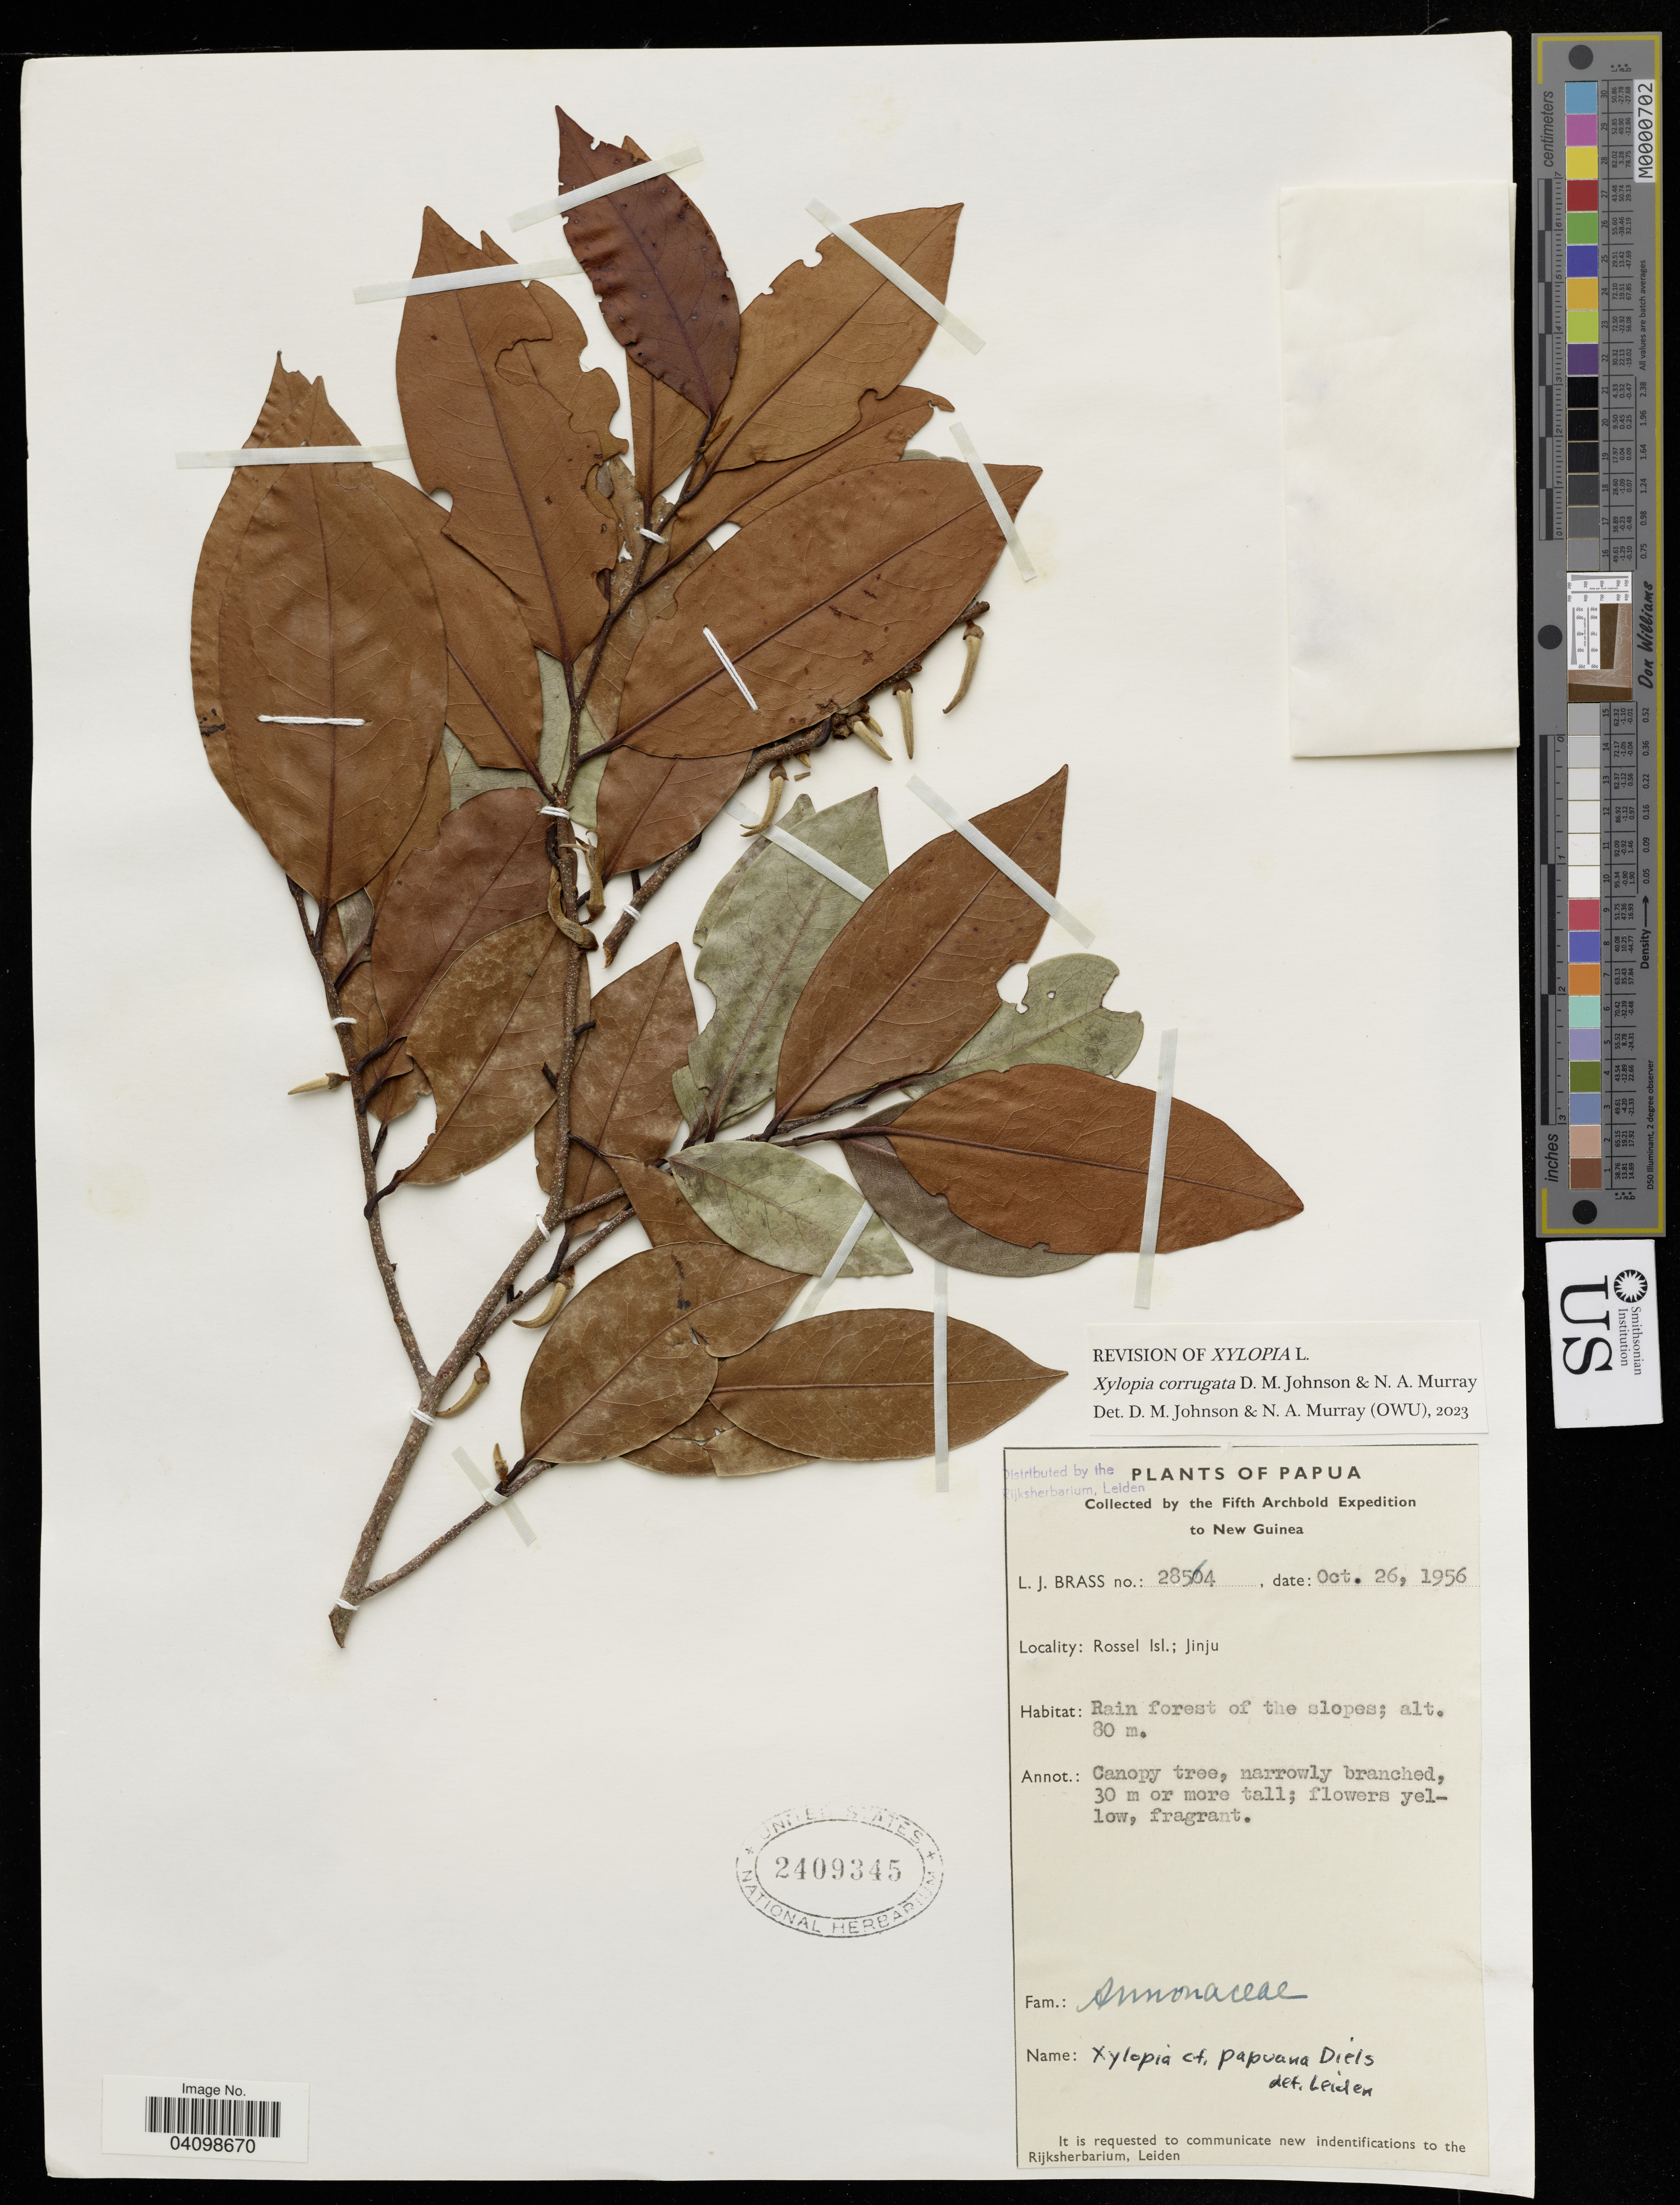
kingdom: Plantae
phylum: Tracheophyta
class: Magnoliopsida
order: Magnoliales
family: Annonaceae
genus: Xylopia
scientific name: Xylopia corrugata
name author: D.M. Johnson & N.A. Murray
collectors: L. J. Brass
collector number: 28504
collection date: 1956-10-26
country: Papua New Guinea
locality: Rossel Isl.: Jinju.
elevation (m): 80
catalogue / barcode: US 2409345